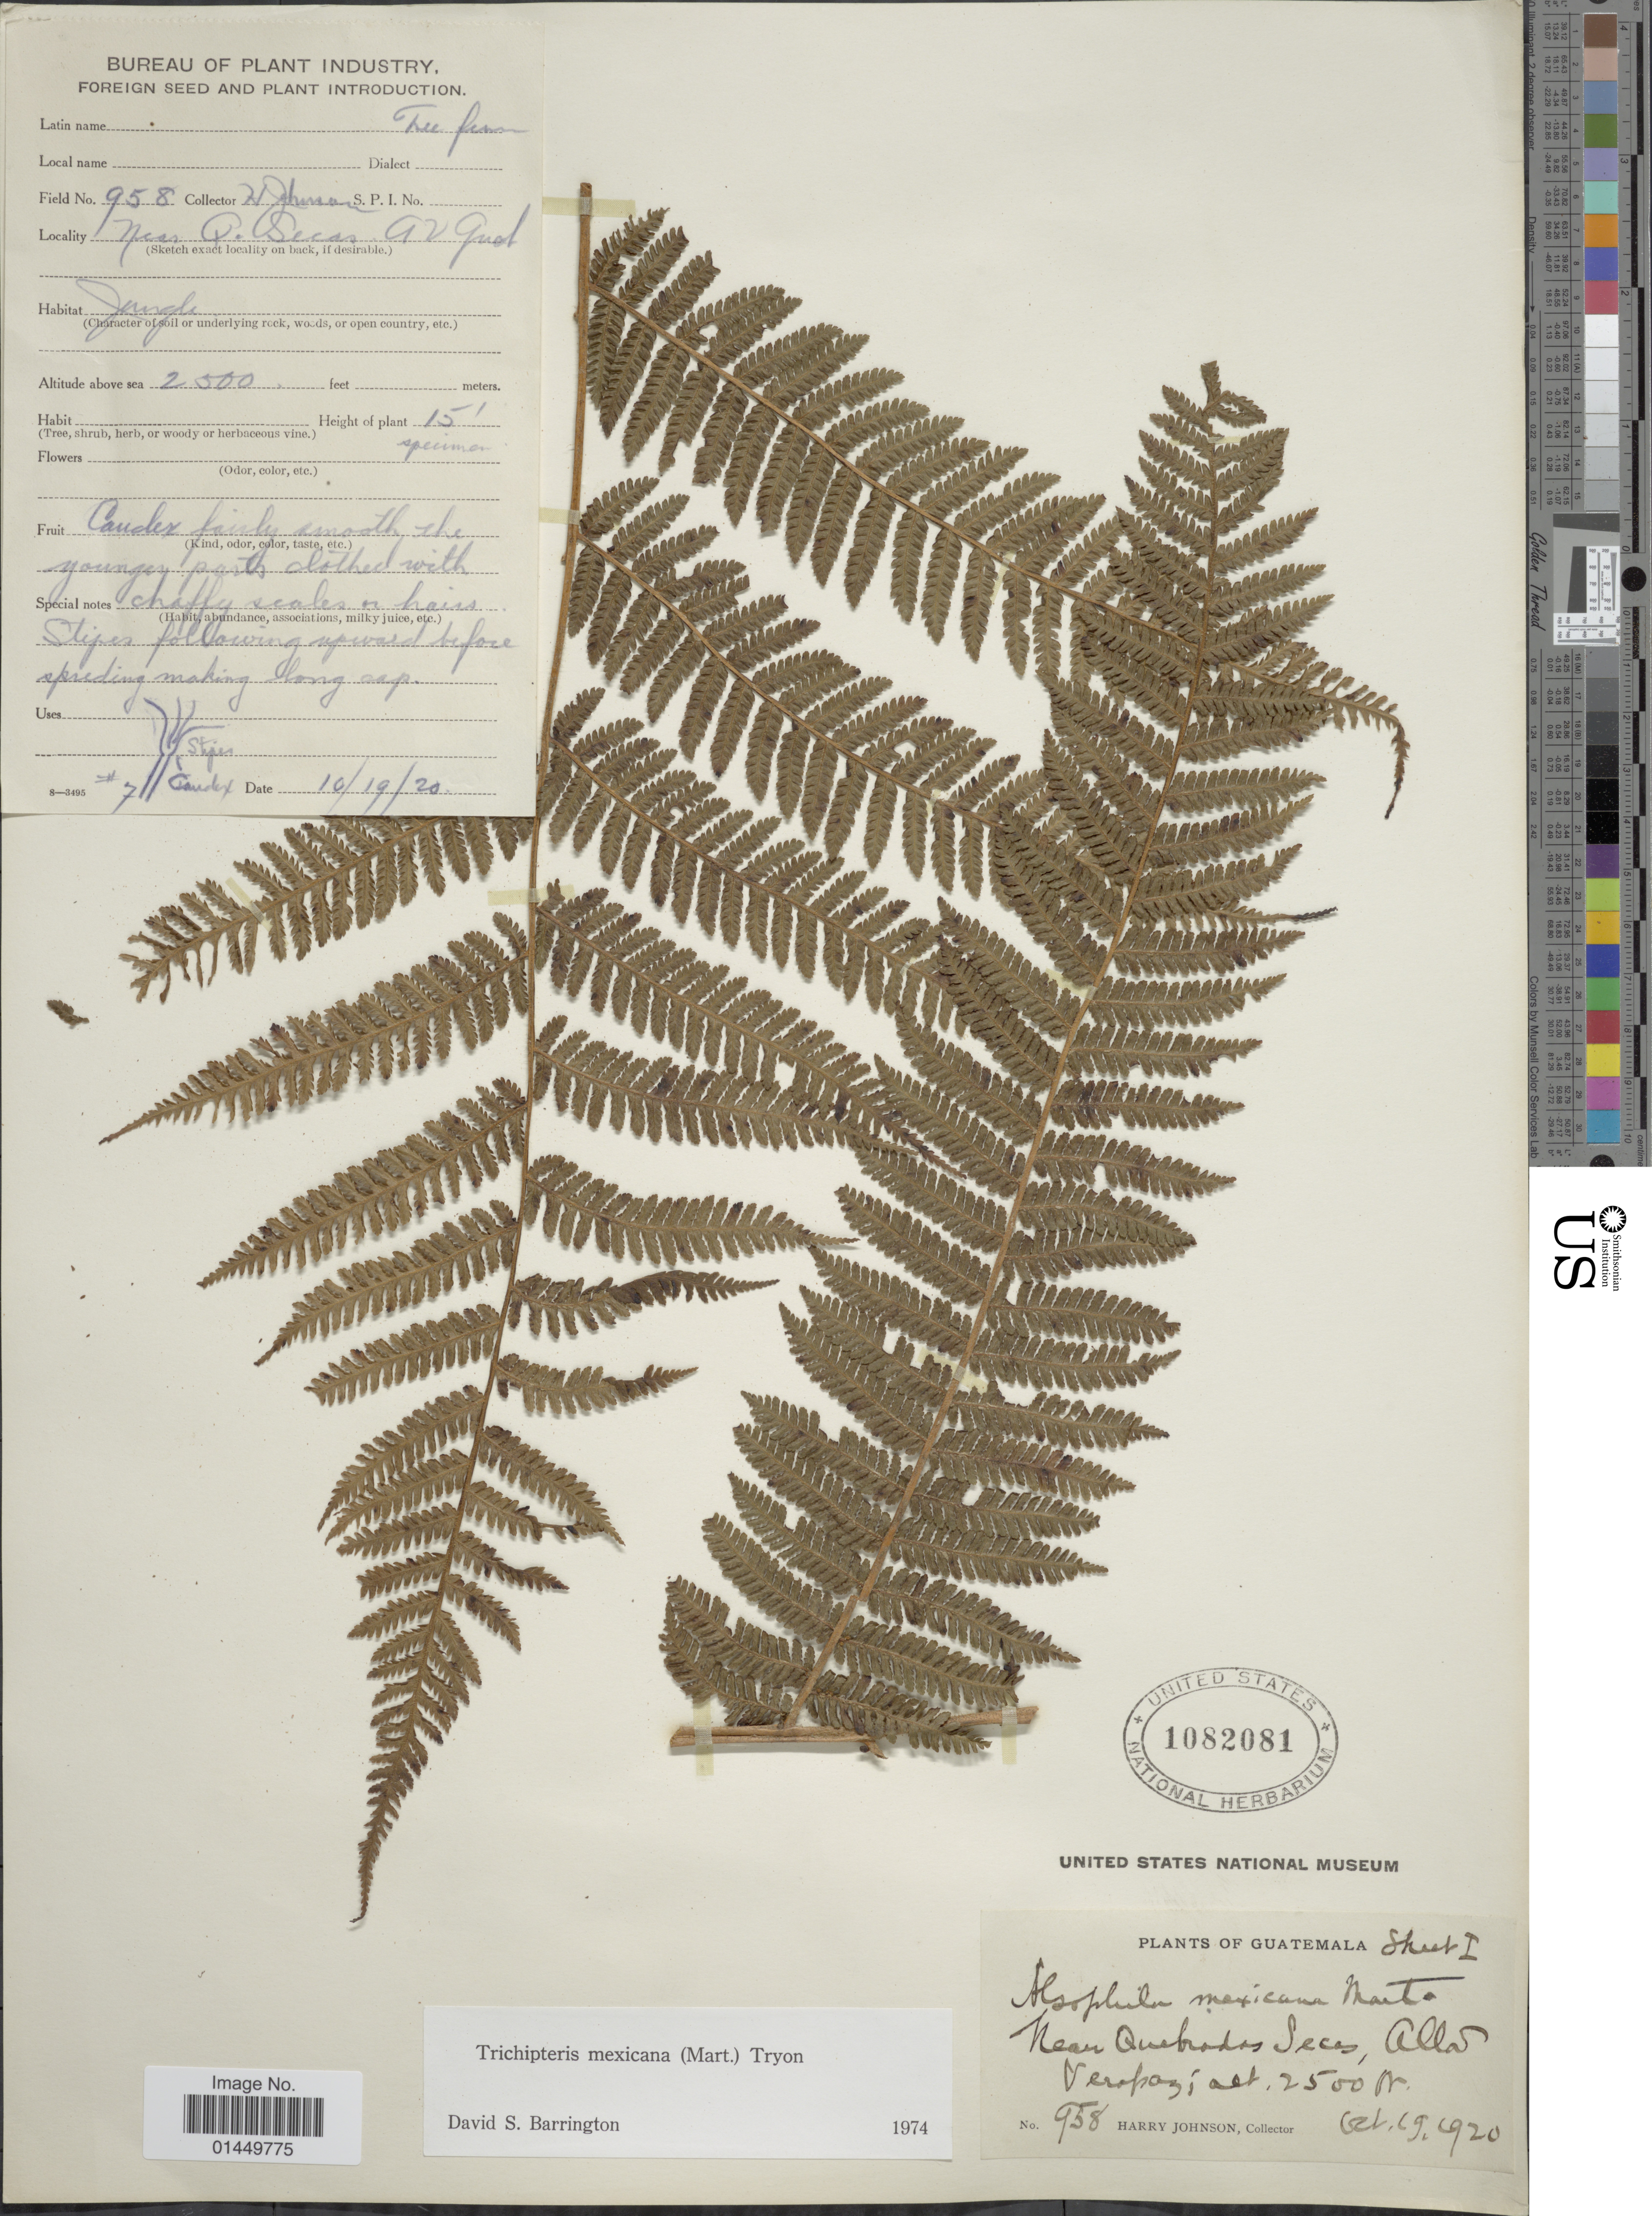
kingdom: Plantae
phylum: Tracheophyta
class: Polypodiopsida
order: Cyatheales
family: Cyatheaceae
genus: Cyathea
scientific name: Cyathea valdecrenata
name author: Domin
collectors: H. Johnson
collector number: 958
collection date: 1920-10-19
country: Guatemala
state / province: Alta Verapaz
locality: Near Quebradas Secas, Alta Verapaz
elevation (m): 762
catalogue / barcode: US 1082081